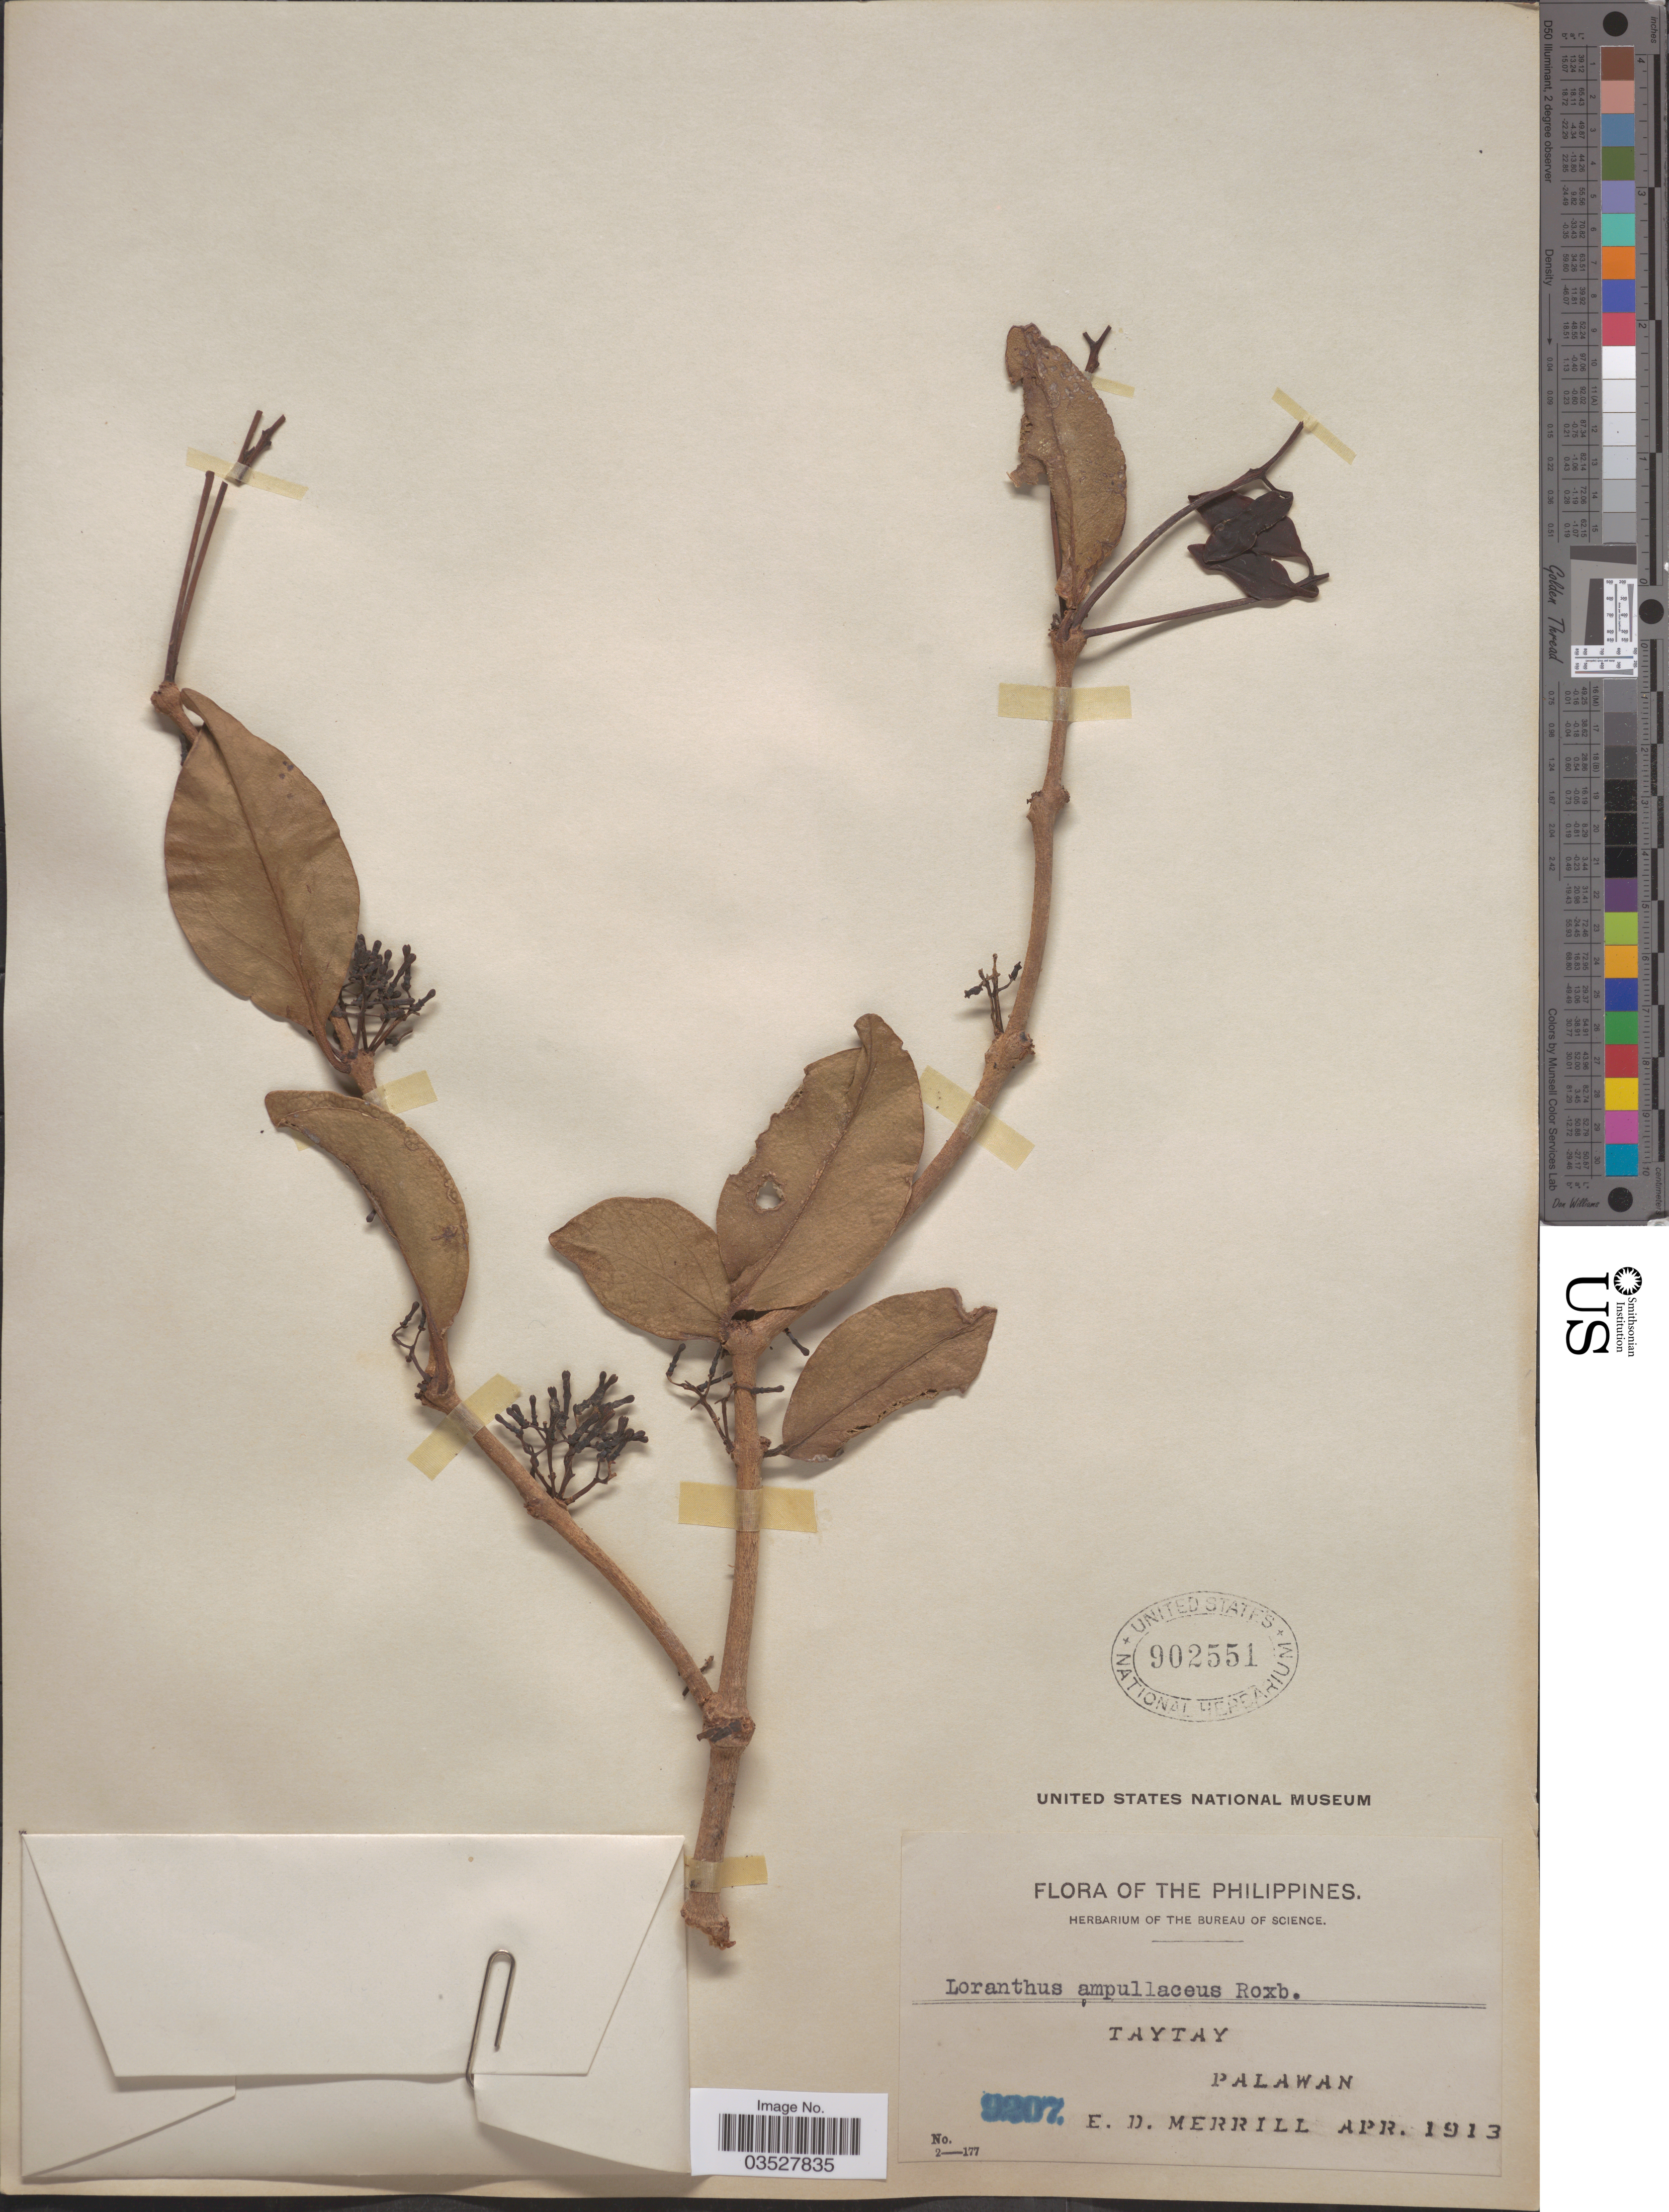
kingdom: Plantae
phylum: Tracheophyta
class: Magnoliopsida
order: Santalales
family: Loranthaceae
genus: Elytranthe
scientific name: Elytranthe cochinchinensis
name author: (Lour.) G. Don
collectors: E. D. Merrill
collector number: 9207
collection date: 1913-04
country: Philippines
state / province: Mimaropa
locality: Taytay. Palawan.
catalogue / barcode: US 902551